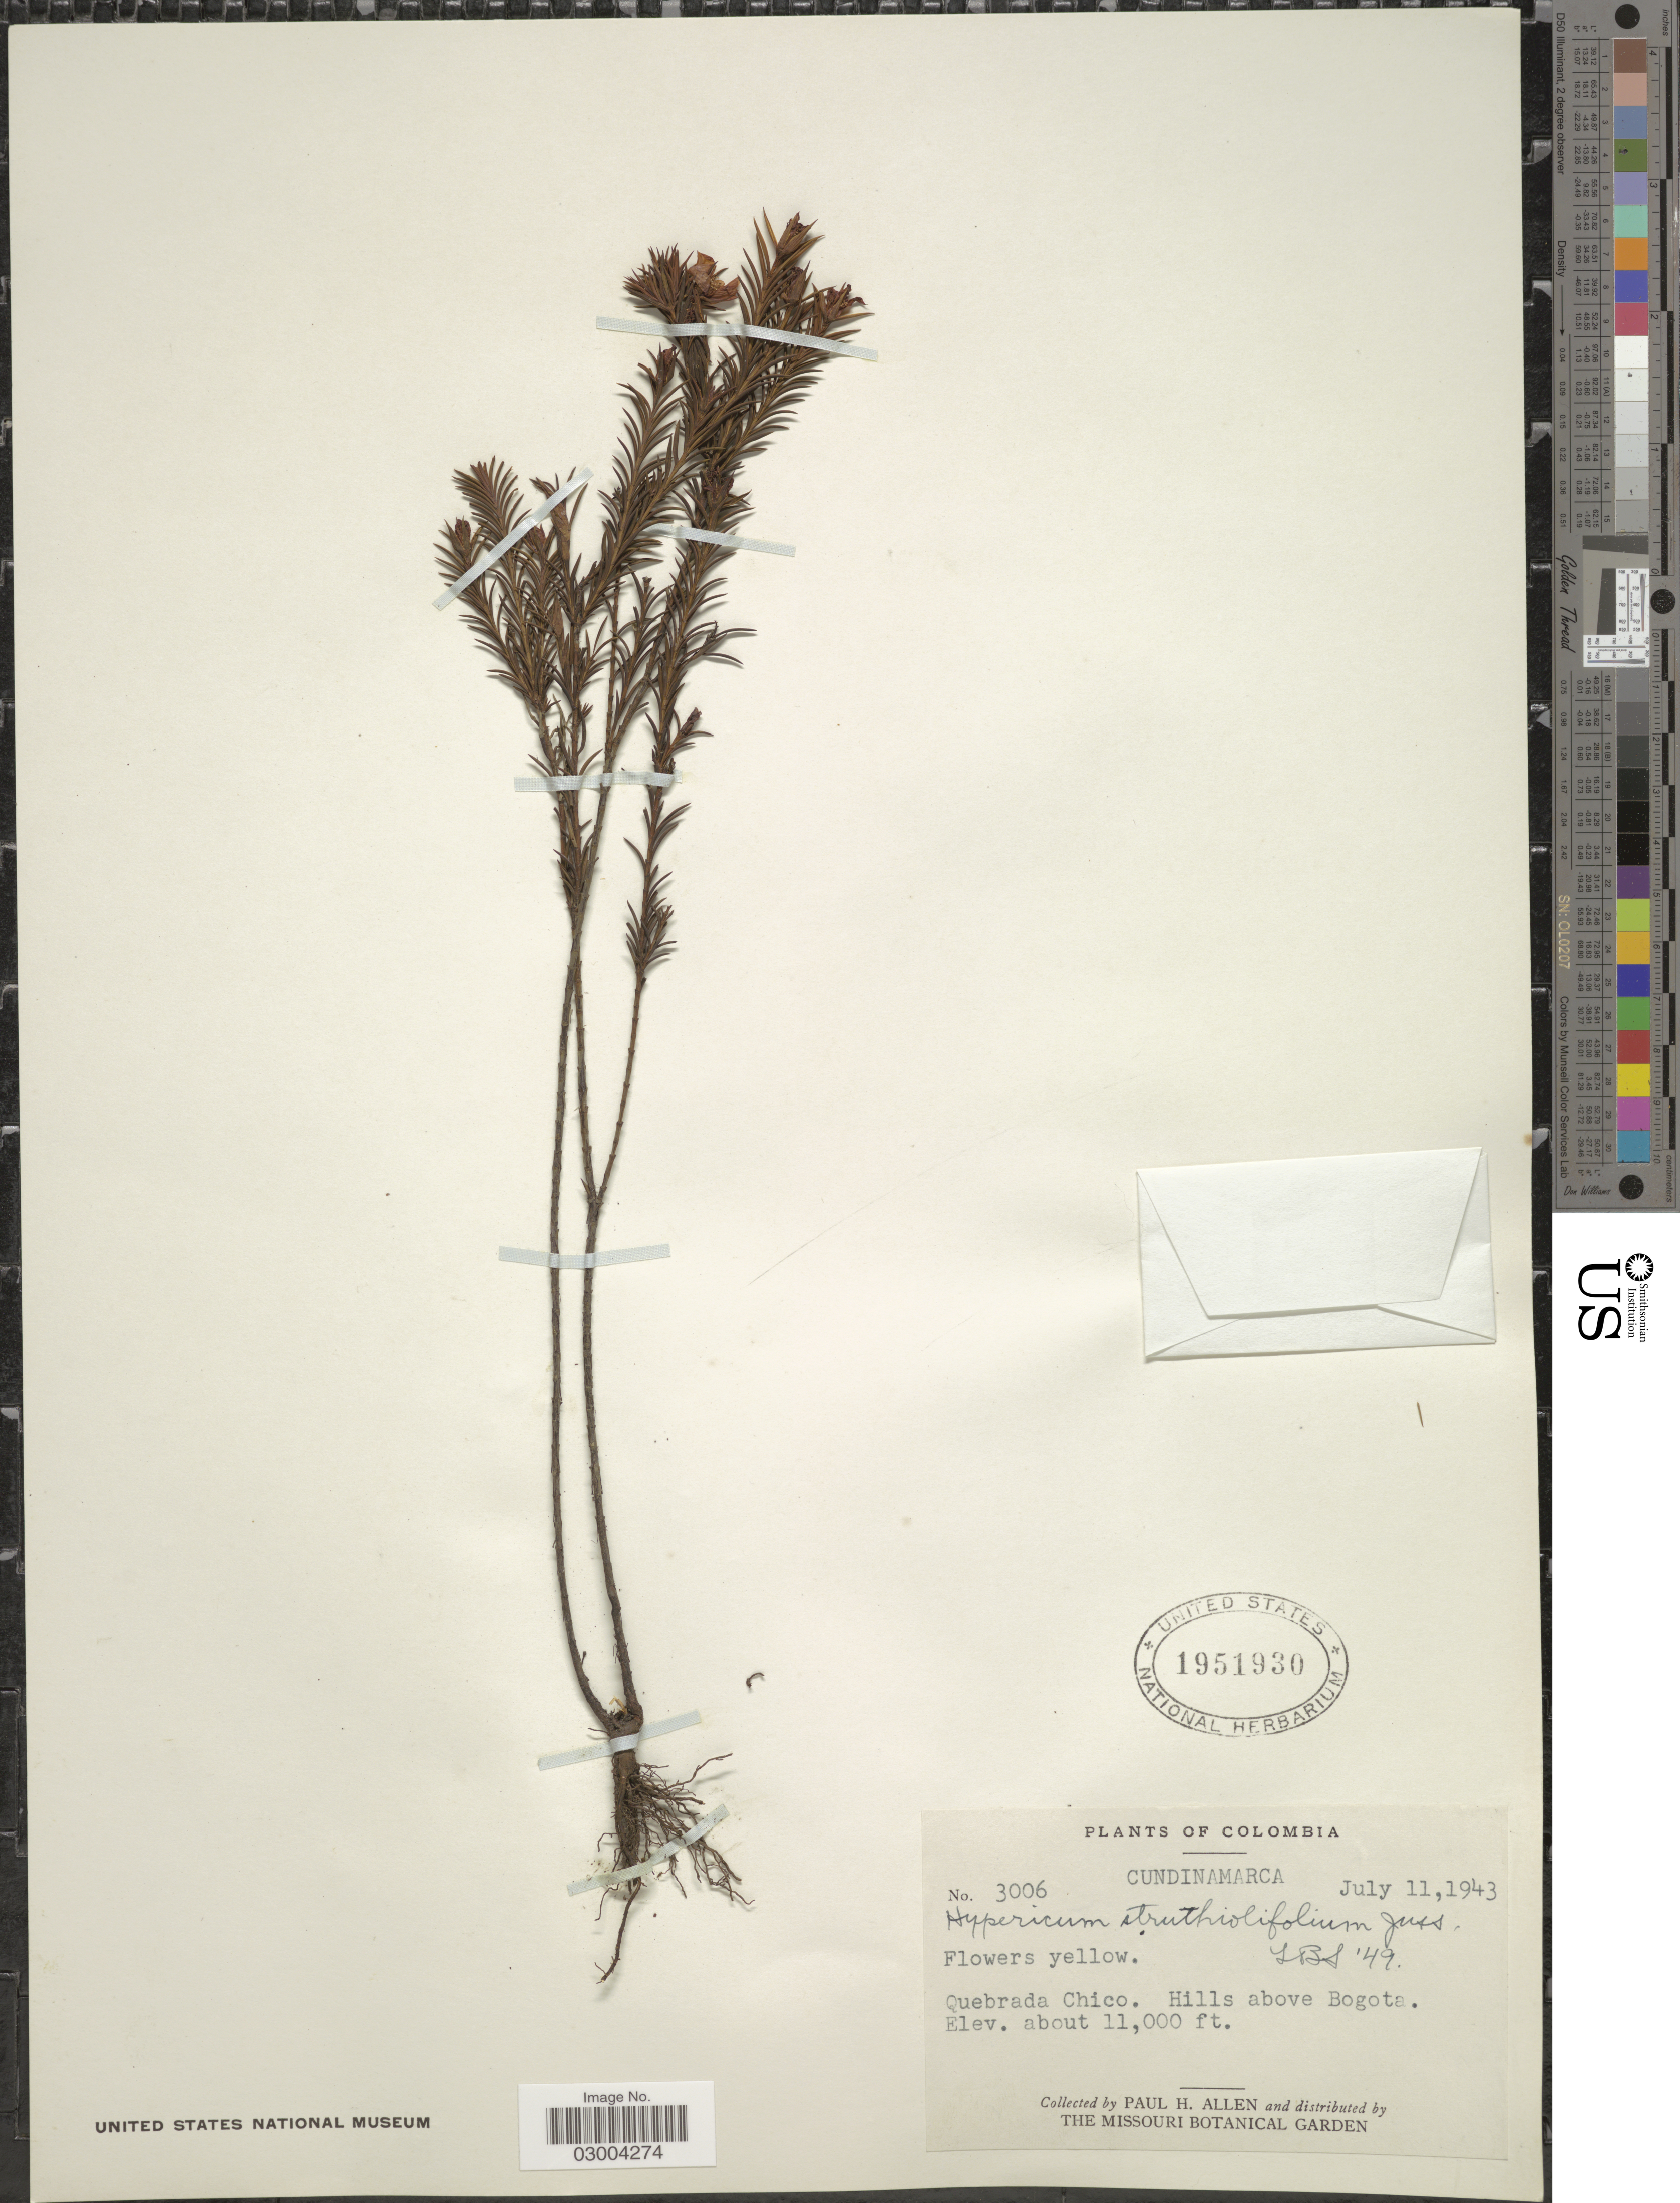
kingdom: Plantae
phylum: Tracheophyta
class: Magnoliopsida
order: Malpighiales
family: Hypericaceae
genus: Hypericum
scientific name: Hypericum strictum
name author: Kunth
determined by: Strong, M. T., (US), Smithsonian Institution - National Museum of Natural History (UNITED STATES)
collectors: P. H. Allen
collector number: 3006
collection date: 1943-07-11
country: Colombia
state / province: Cundinamarca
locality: Quebrada Chico. Hills above Bogota.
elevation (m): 3353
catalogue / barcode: US 1951930